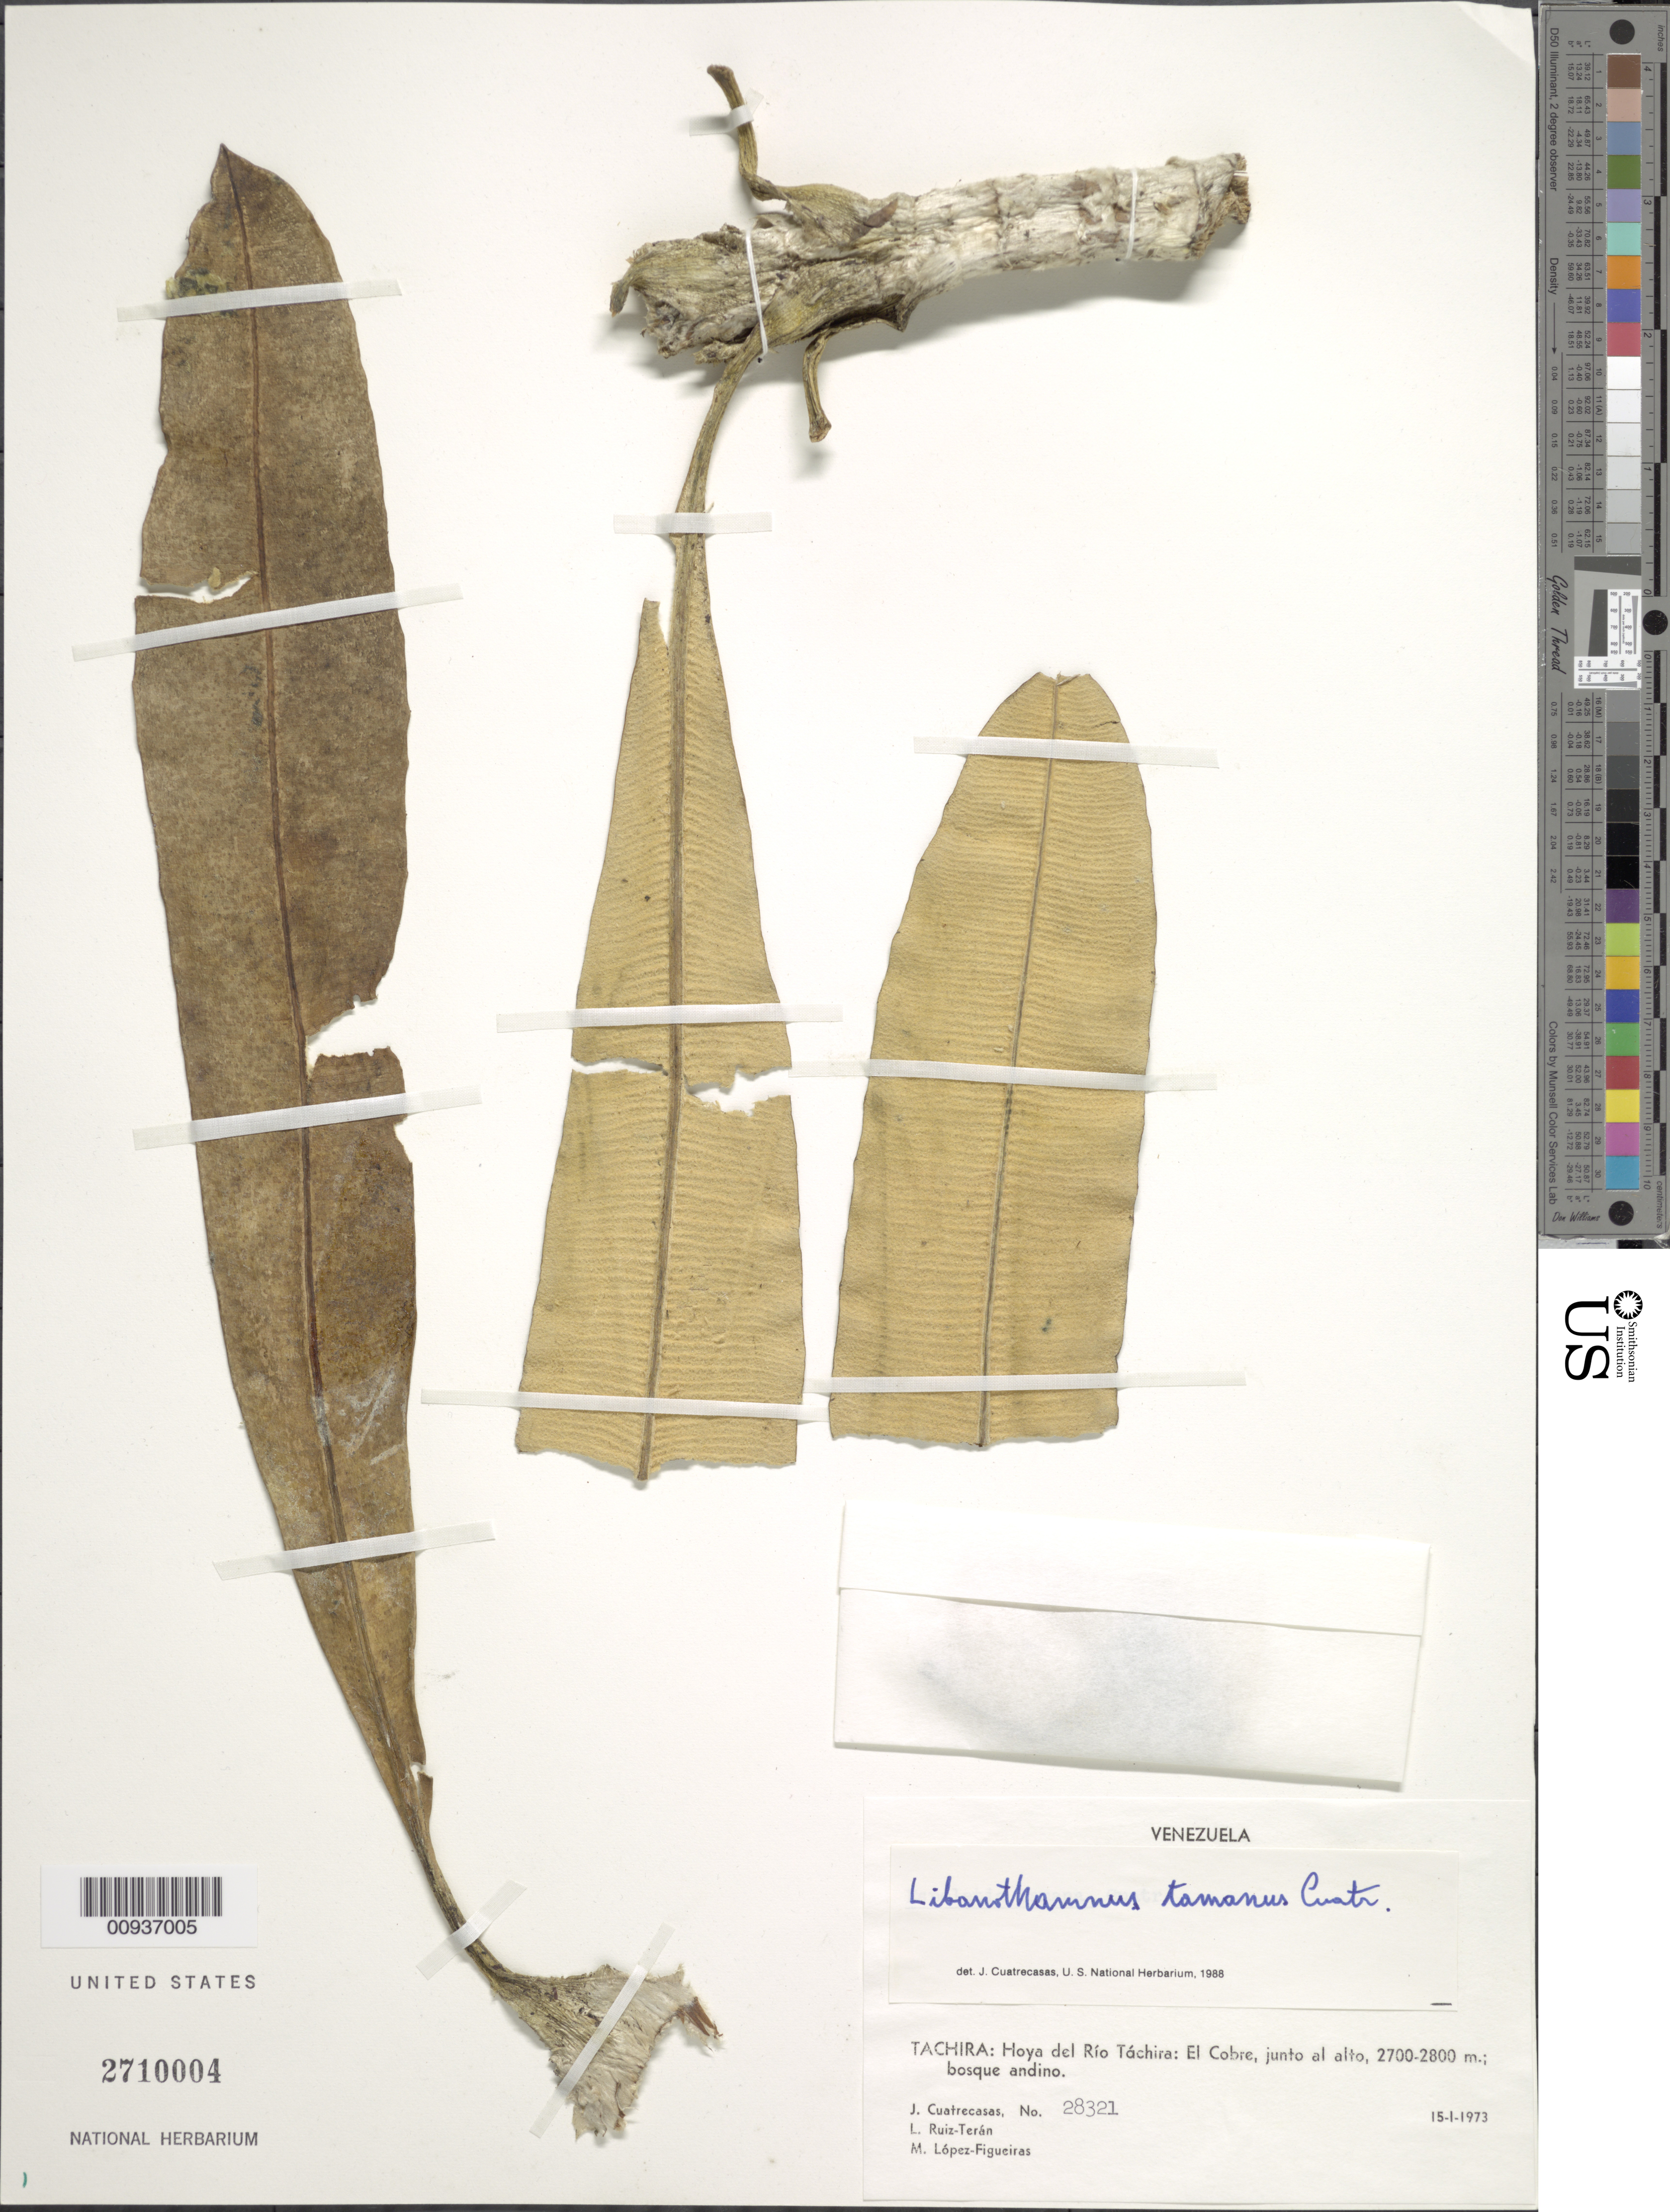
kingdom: Plantae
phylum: Tracheophyta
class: Magnoliopsida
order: Asterales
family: Asteraceae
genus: Libanothamnus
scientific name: Libanothamnus tamanus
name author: (Cuatrec.) Cuatrec.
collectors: J. Cuatrecasas, L. E. Ruíz-Terán & M. López Figueiras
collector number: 28321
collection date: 1973-01-15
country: Venezuela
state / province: Tachira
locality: Hoya del Rio Tachira, El Cobre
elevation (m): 2700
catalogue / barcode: US 2710004